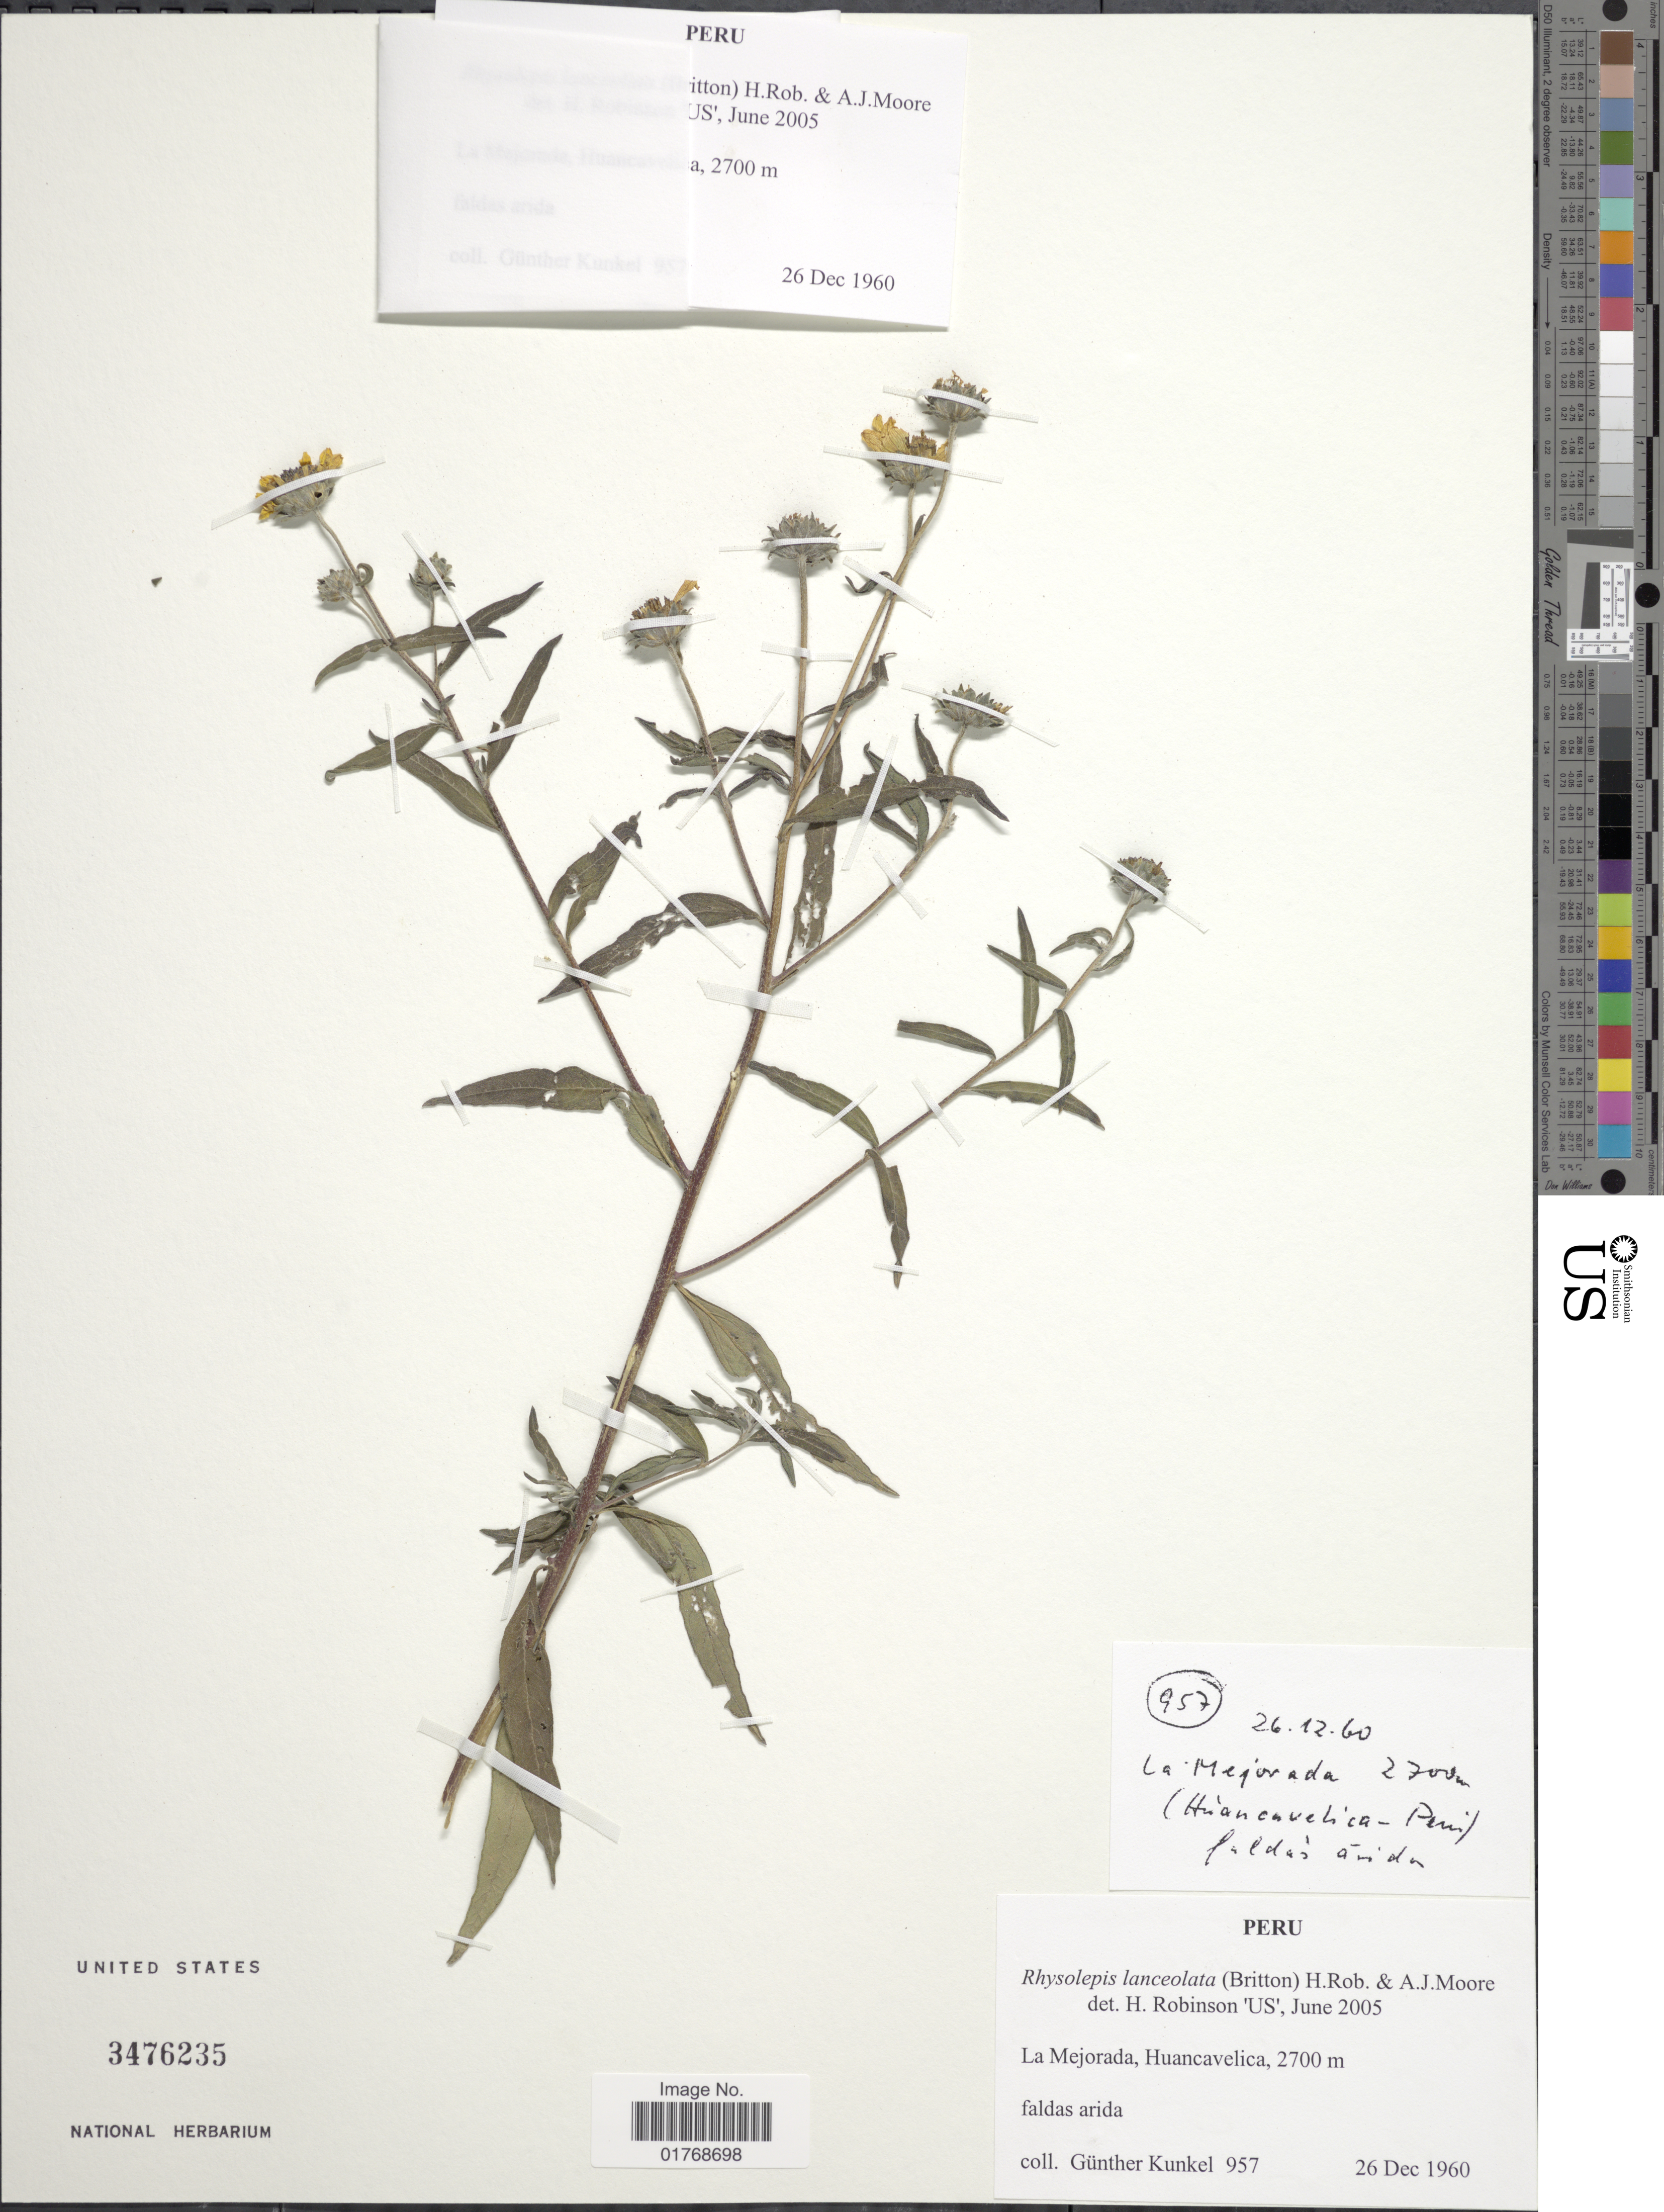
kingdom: Plantae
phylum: Tracheophyta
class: Magnoliopsida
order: Asterales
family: Asteraceae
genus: Viguiera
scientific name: Viguiera laciniata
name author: A. Gray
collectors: G. Kunkel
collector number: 957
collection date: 1960-12-26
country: Peru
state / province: Huancavelica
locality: La Mejorada, Huancavelica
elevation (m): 2700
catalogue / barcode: US 3476235